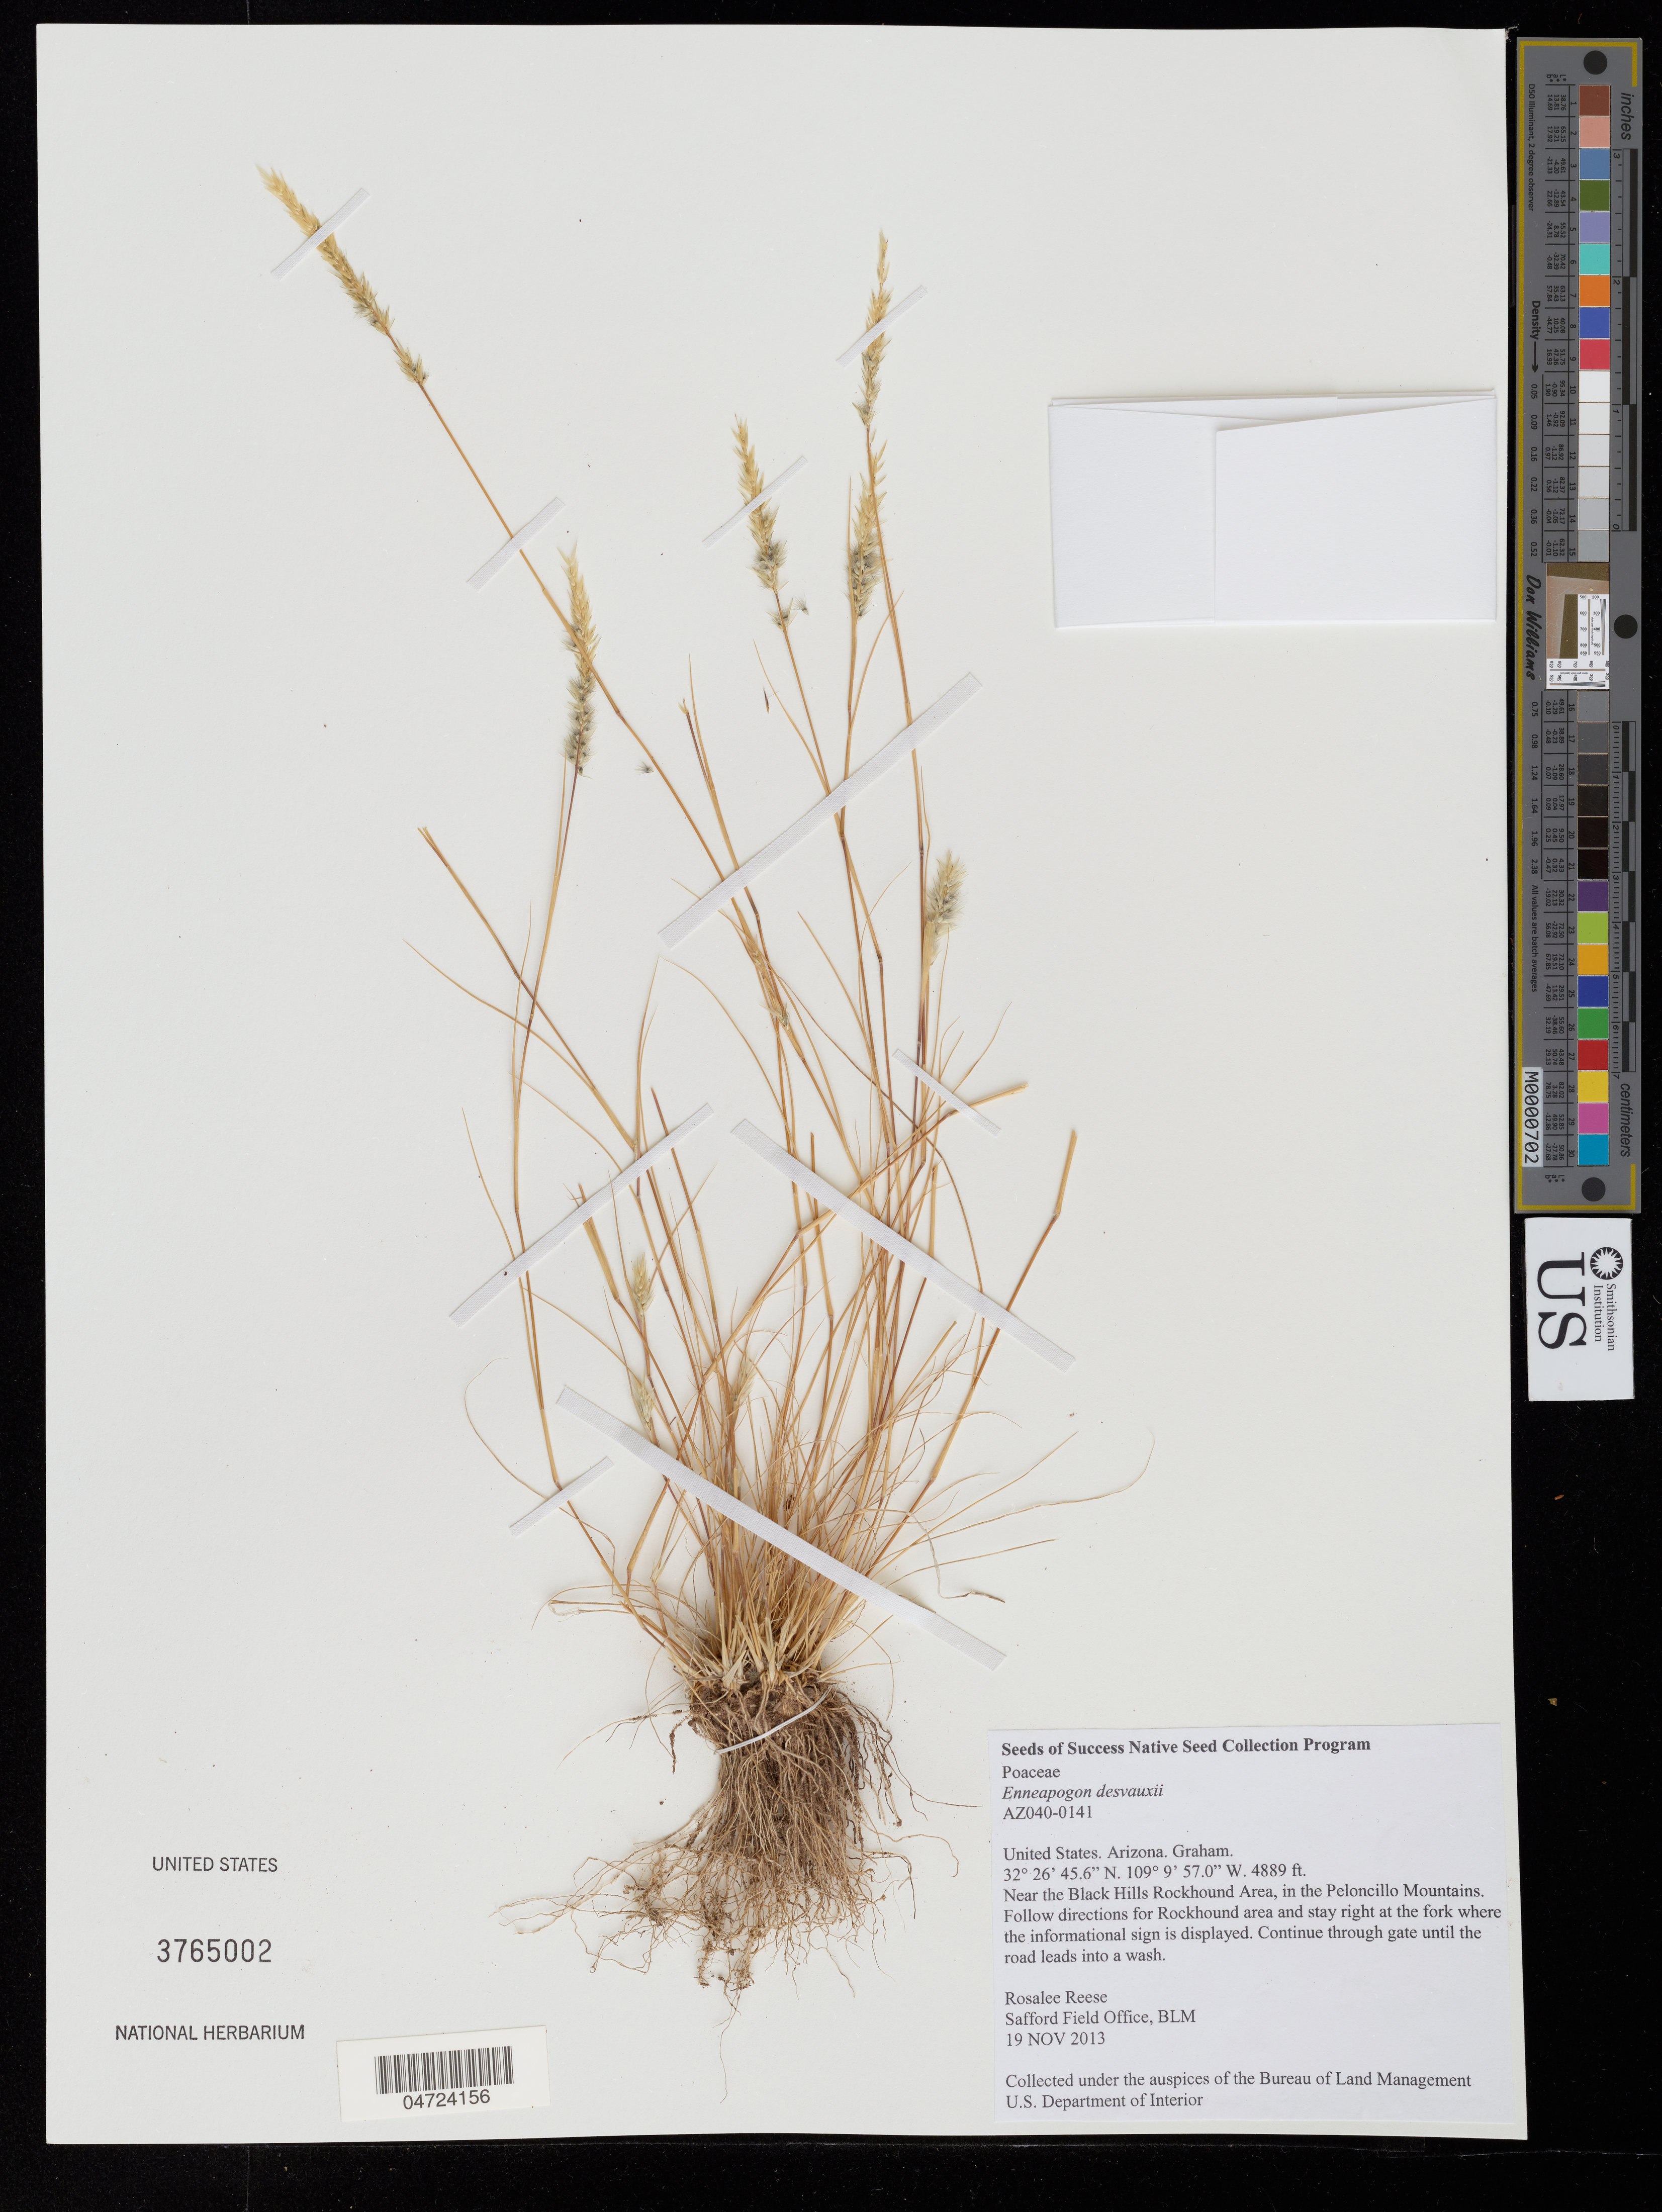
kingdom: Plantae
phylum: Tracheophyta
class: Liliopsida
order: Poales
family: Poaceae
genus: Enneapogon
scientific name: Enneapogon desvauxii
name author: P. Beauv.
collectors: R. Reese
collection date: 2013-11-19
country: United States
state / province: Arizona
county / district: Graham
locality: Graham. Near the Black Hills Rockhound Area, in the Peloncillo Mountains. Follow directions for Rockhound area and stay right at the fork where the informational sign is displayed. Continue through gate until the road leads into a wash.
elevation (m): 1490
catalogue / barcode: US 3765002